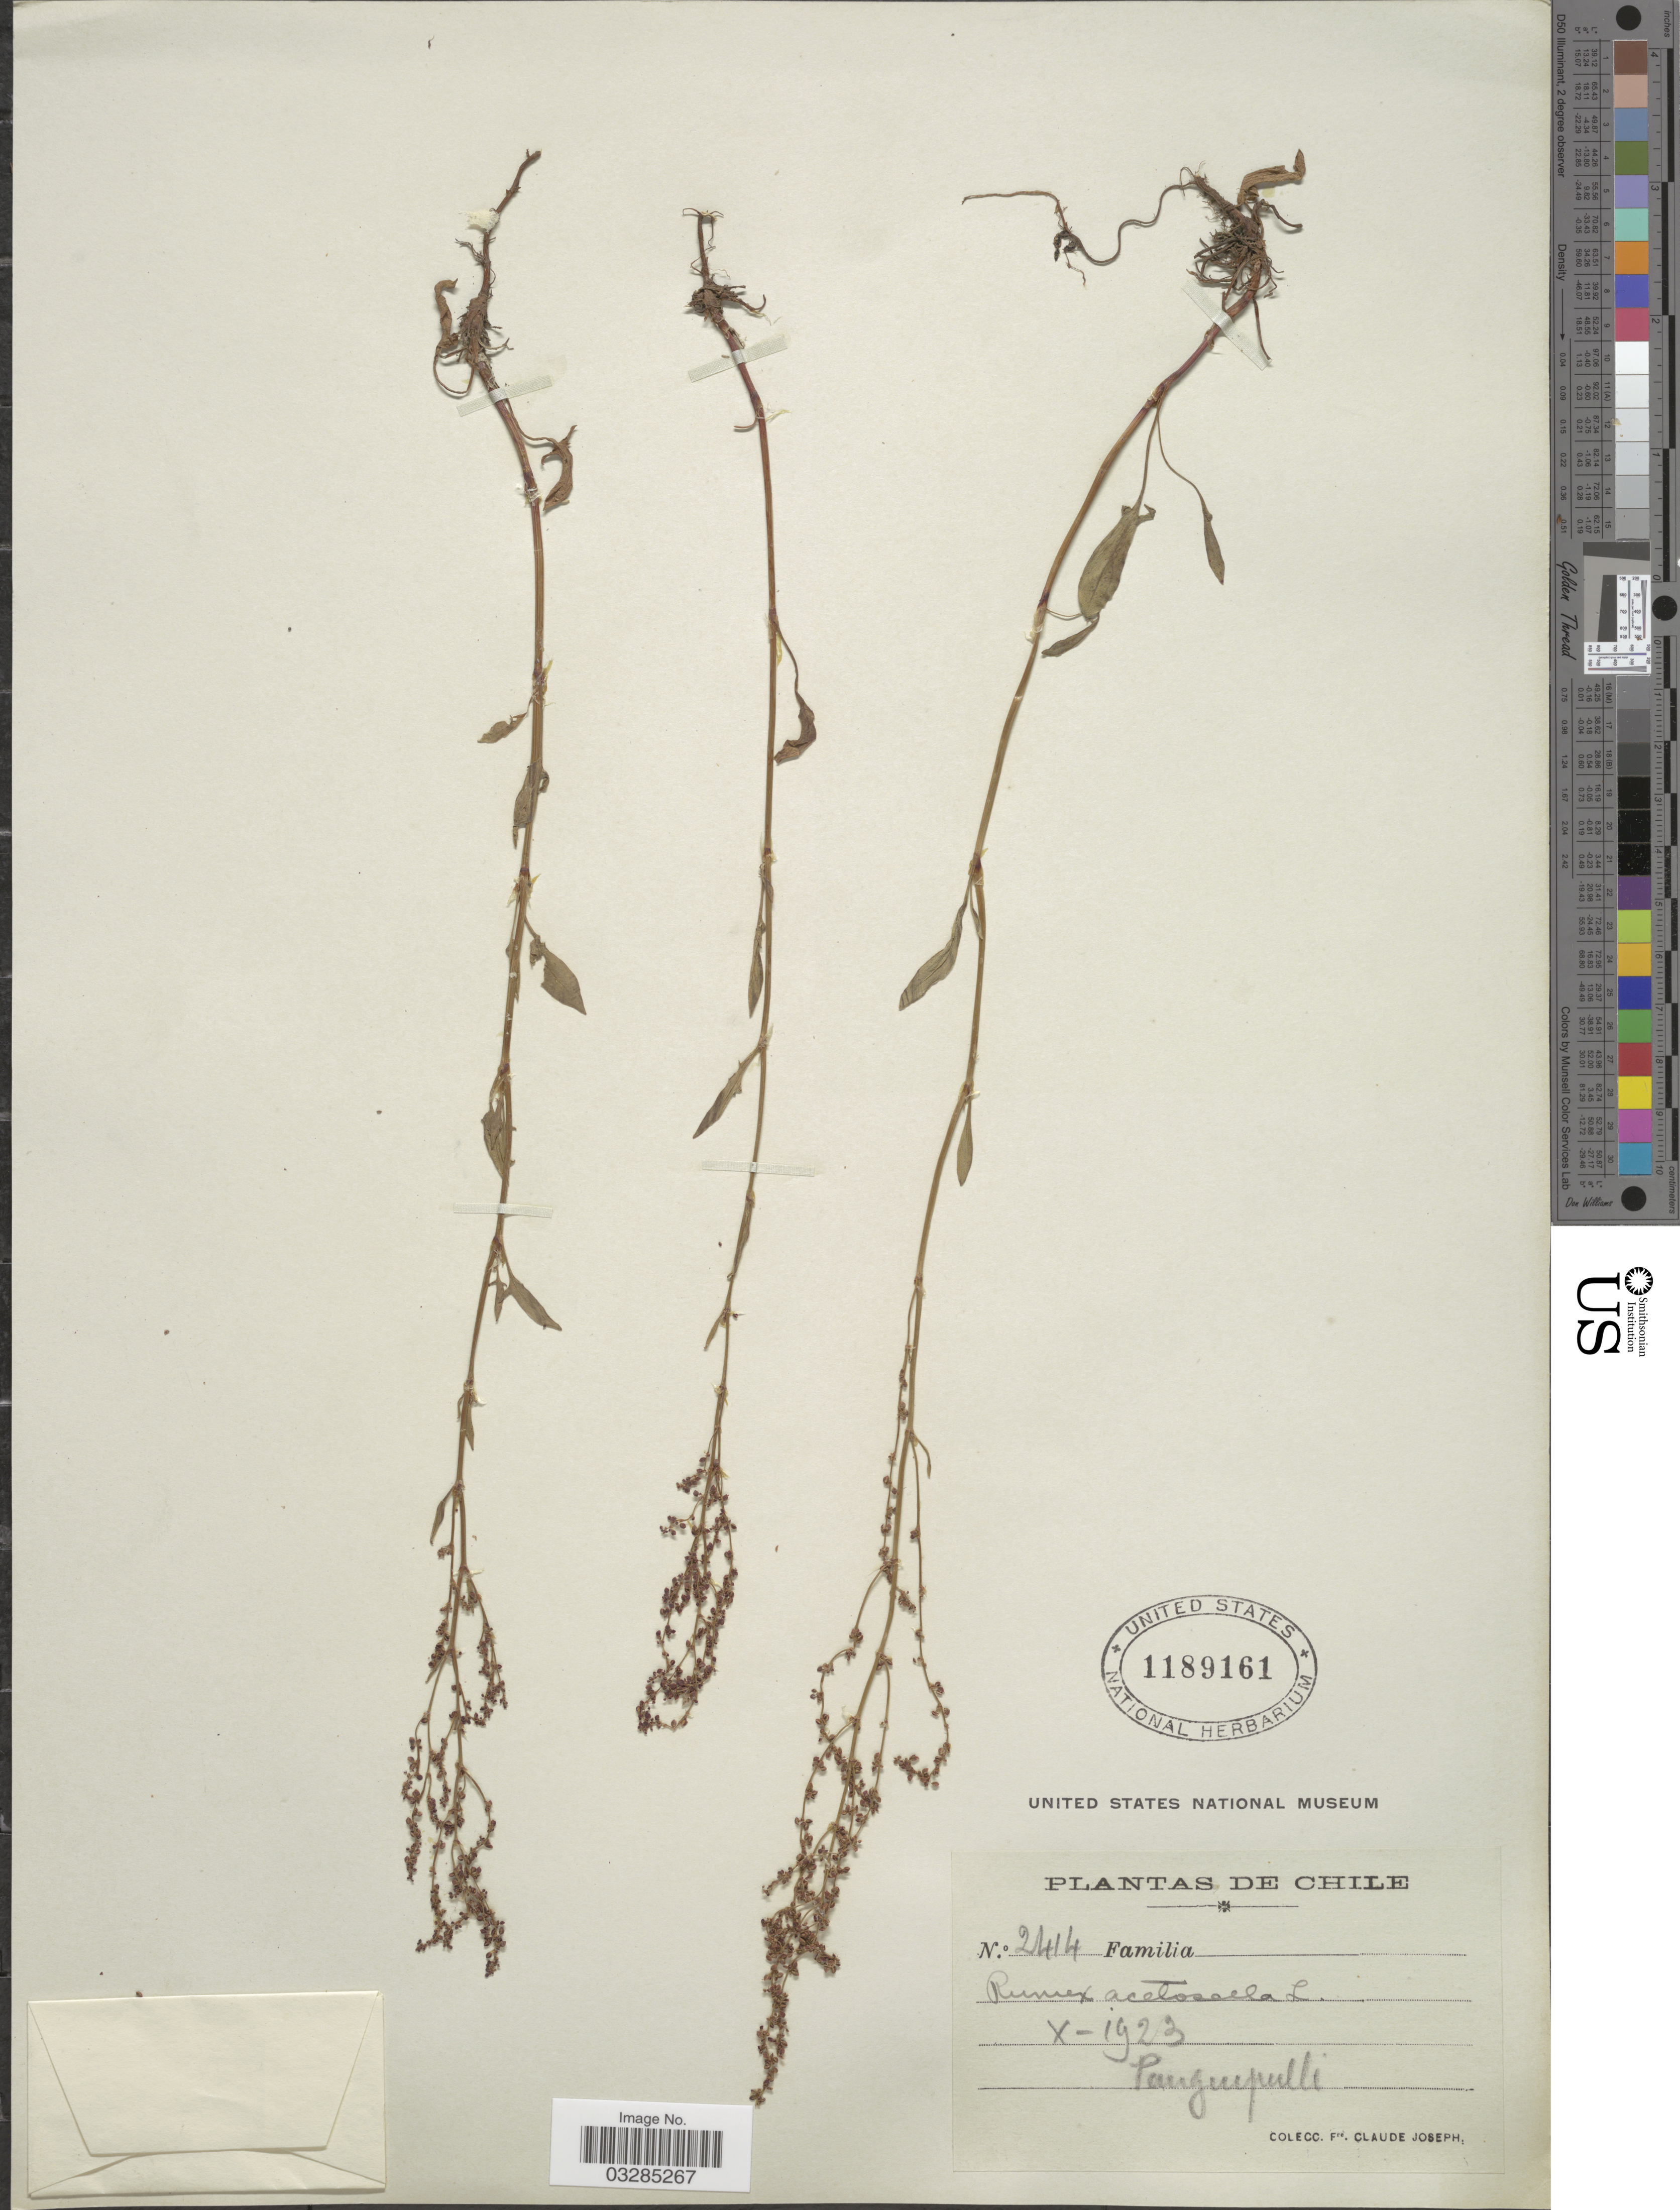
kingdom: Plantae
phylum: Tracheophyta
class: Magnoliopsida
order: Caryophyllales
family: Polygonaceae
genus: Rumex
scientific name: Rumex acetosella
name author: L.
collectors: Bro. Claude-Joseph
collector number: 2414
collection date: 1923-10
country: Chile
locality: Panguipulli.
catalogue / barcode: US 1189161